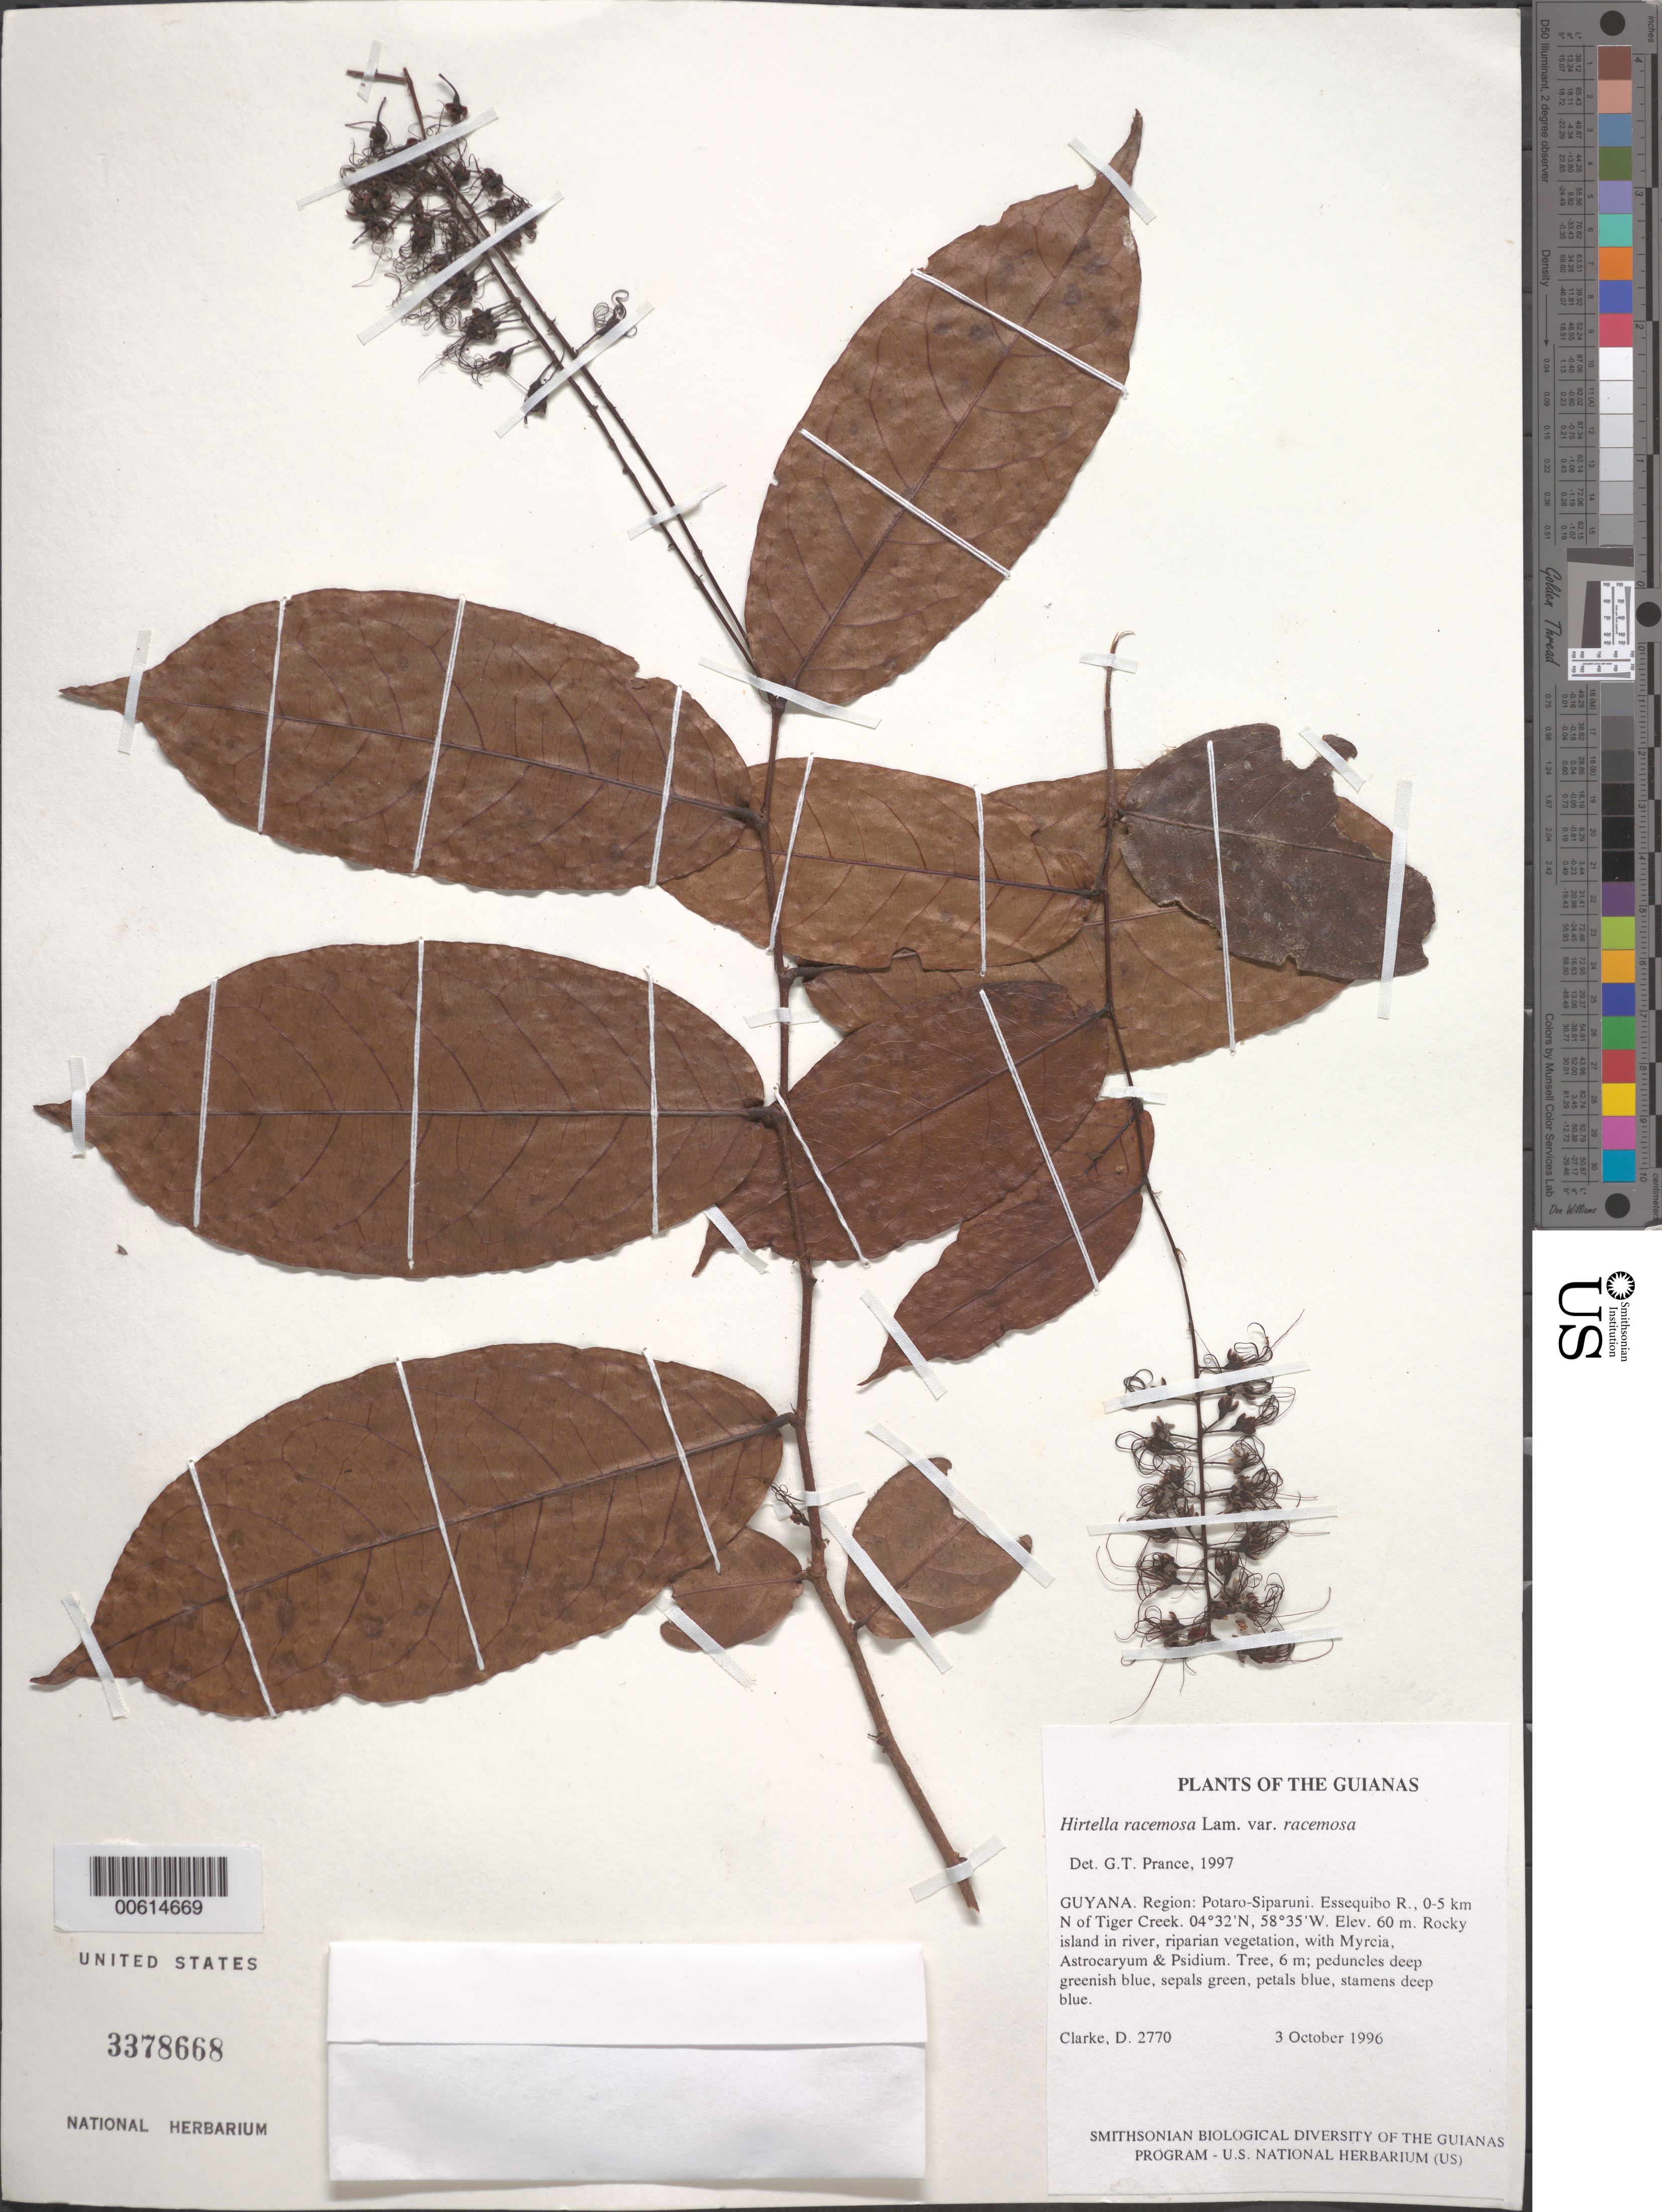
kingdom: Plantae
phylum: Tracheophyta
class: Magnoliopsida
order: Malpighiales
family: Chrysobalanaceae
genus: Hirtella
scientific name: Hirtella racemosa var. racemosa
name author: Lam.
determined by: Prance, G. T.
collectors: H. D. Clarke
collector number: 2770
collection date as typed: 3 October 1996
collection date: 1996-10-03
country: Guyana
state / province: Potaro-Siparuni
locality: Iwokrama International Rainforest Reserve; Essequibo R., 0-5 km N of Tiger Creek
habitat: Rocky island in river, riparian vegetation, with Myrcia, Astrocaryum & Psidium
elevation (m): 60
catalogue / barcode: US 3378668